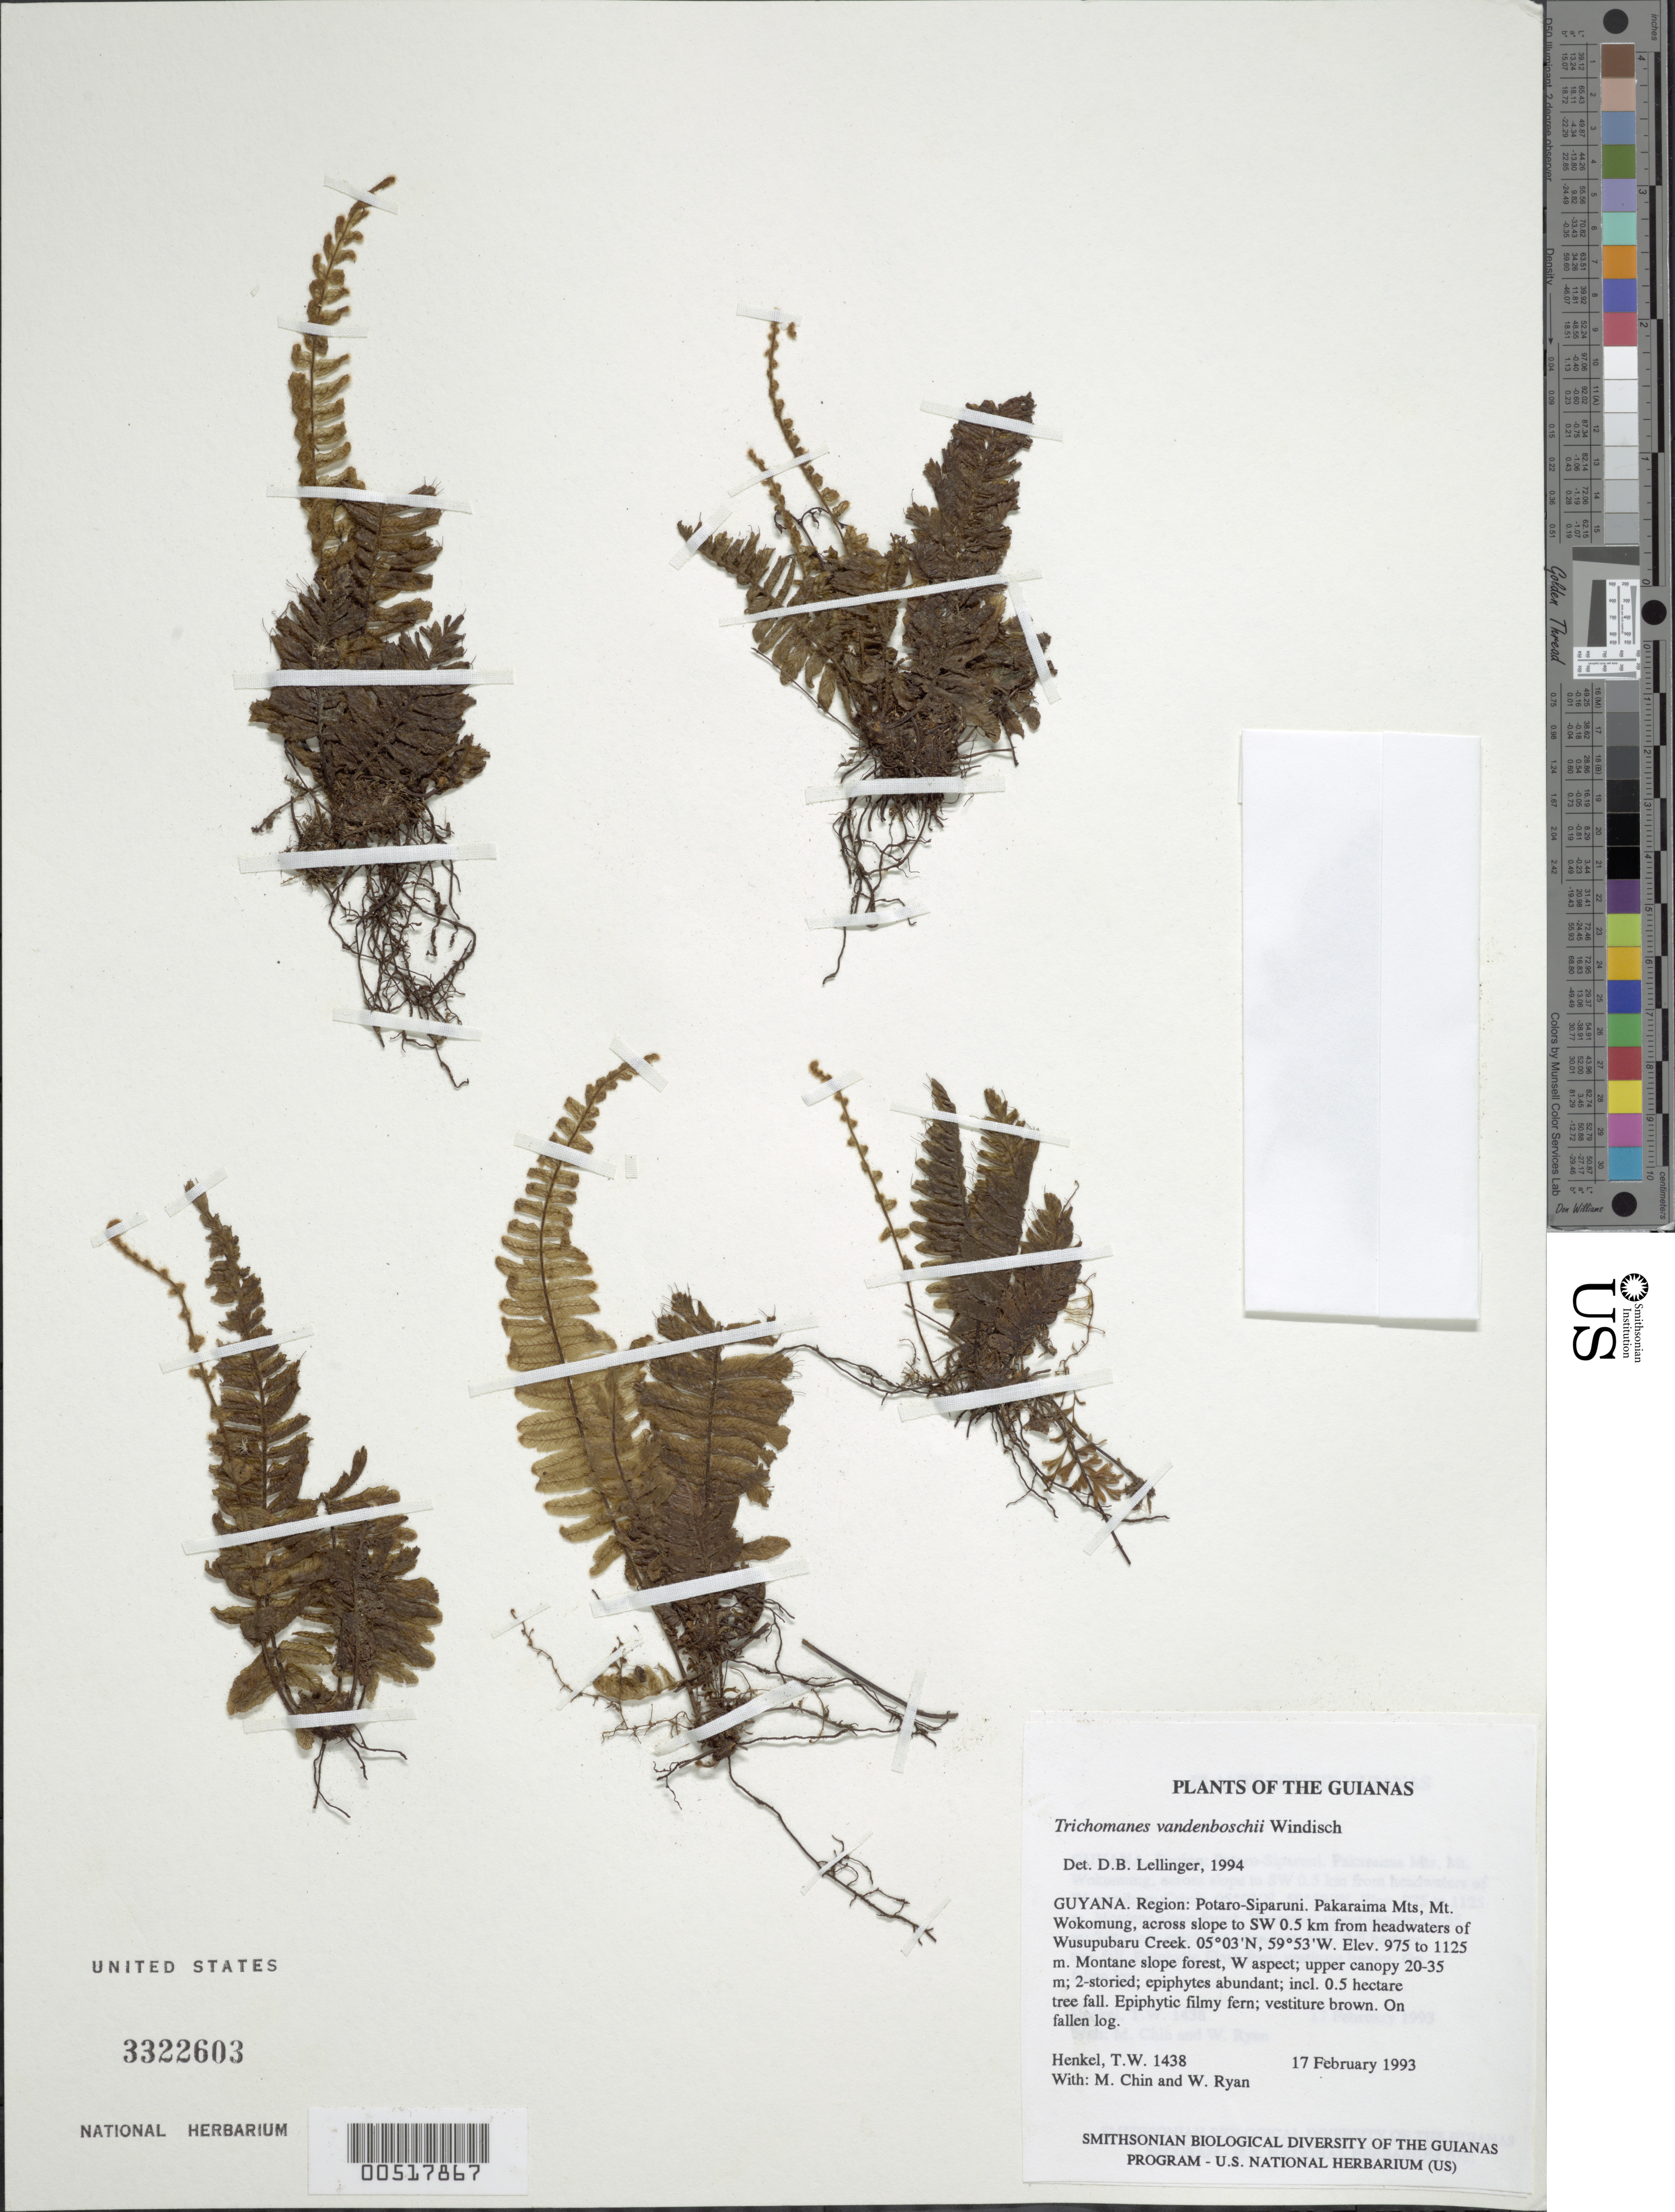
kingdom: Plantae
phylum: Tracheophyta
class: Polypodiopsida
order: Hymenophyllales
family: Hymenophyllaceae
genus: Trichomanes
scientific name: Trichomanes vandenboschii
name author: P.G. Windisch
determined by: Lellinger, David B., (BOT), Smithsonian Institution - National Museum of Natural History (UNITED STATES)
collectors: T. Henkel, M. Chin & W. Ryan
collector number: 1438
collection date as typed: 17 February 1993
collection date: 1993-02-17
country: Guyana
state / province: Potaro-Siparuni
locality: Pakaraima Mts, Mt. Wokomung, across slope to SW 0.5 km from headwaters of Wusupubaru Creek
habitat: Montane slope forest, W aspect; upper canopy 20-35 m; 2-storied; epiphytes abundant; incl. 0.5 hectare tree fall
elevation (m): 975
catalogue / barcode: US 3322603